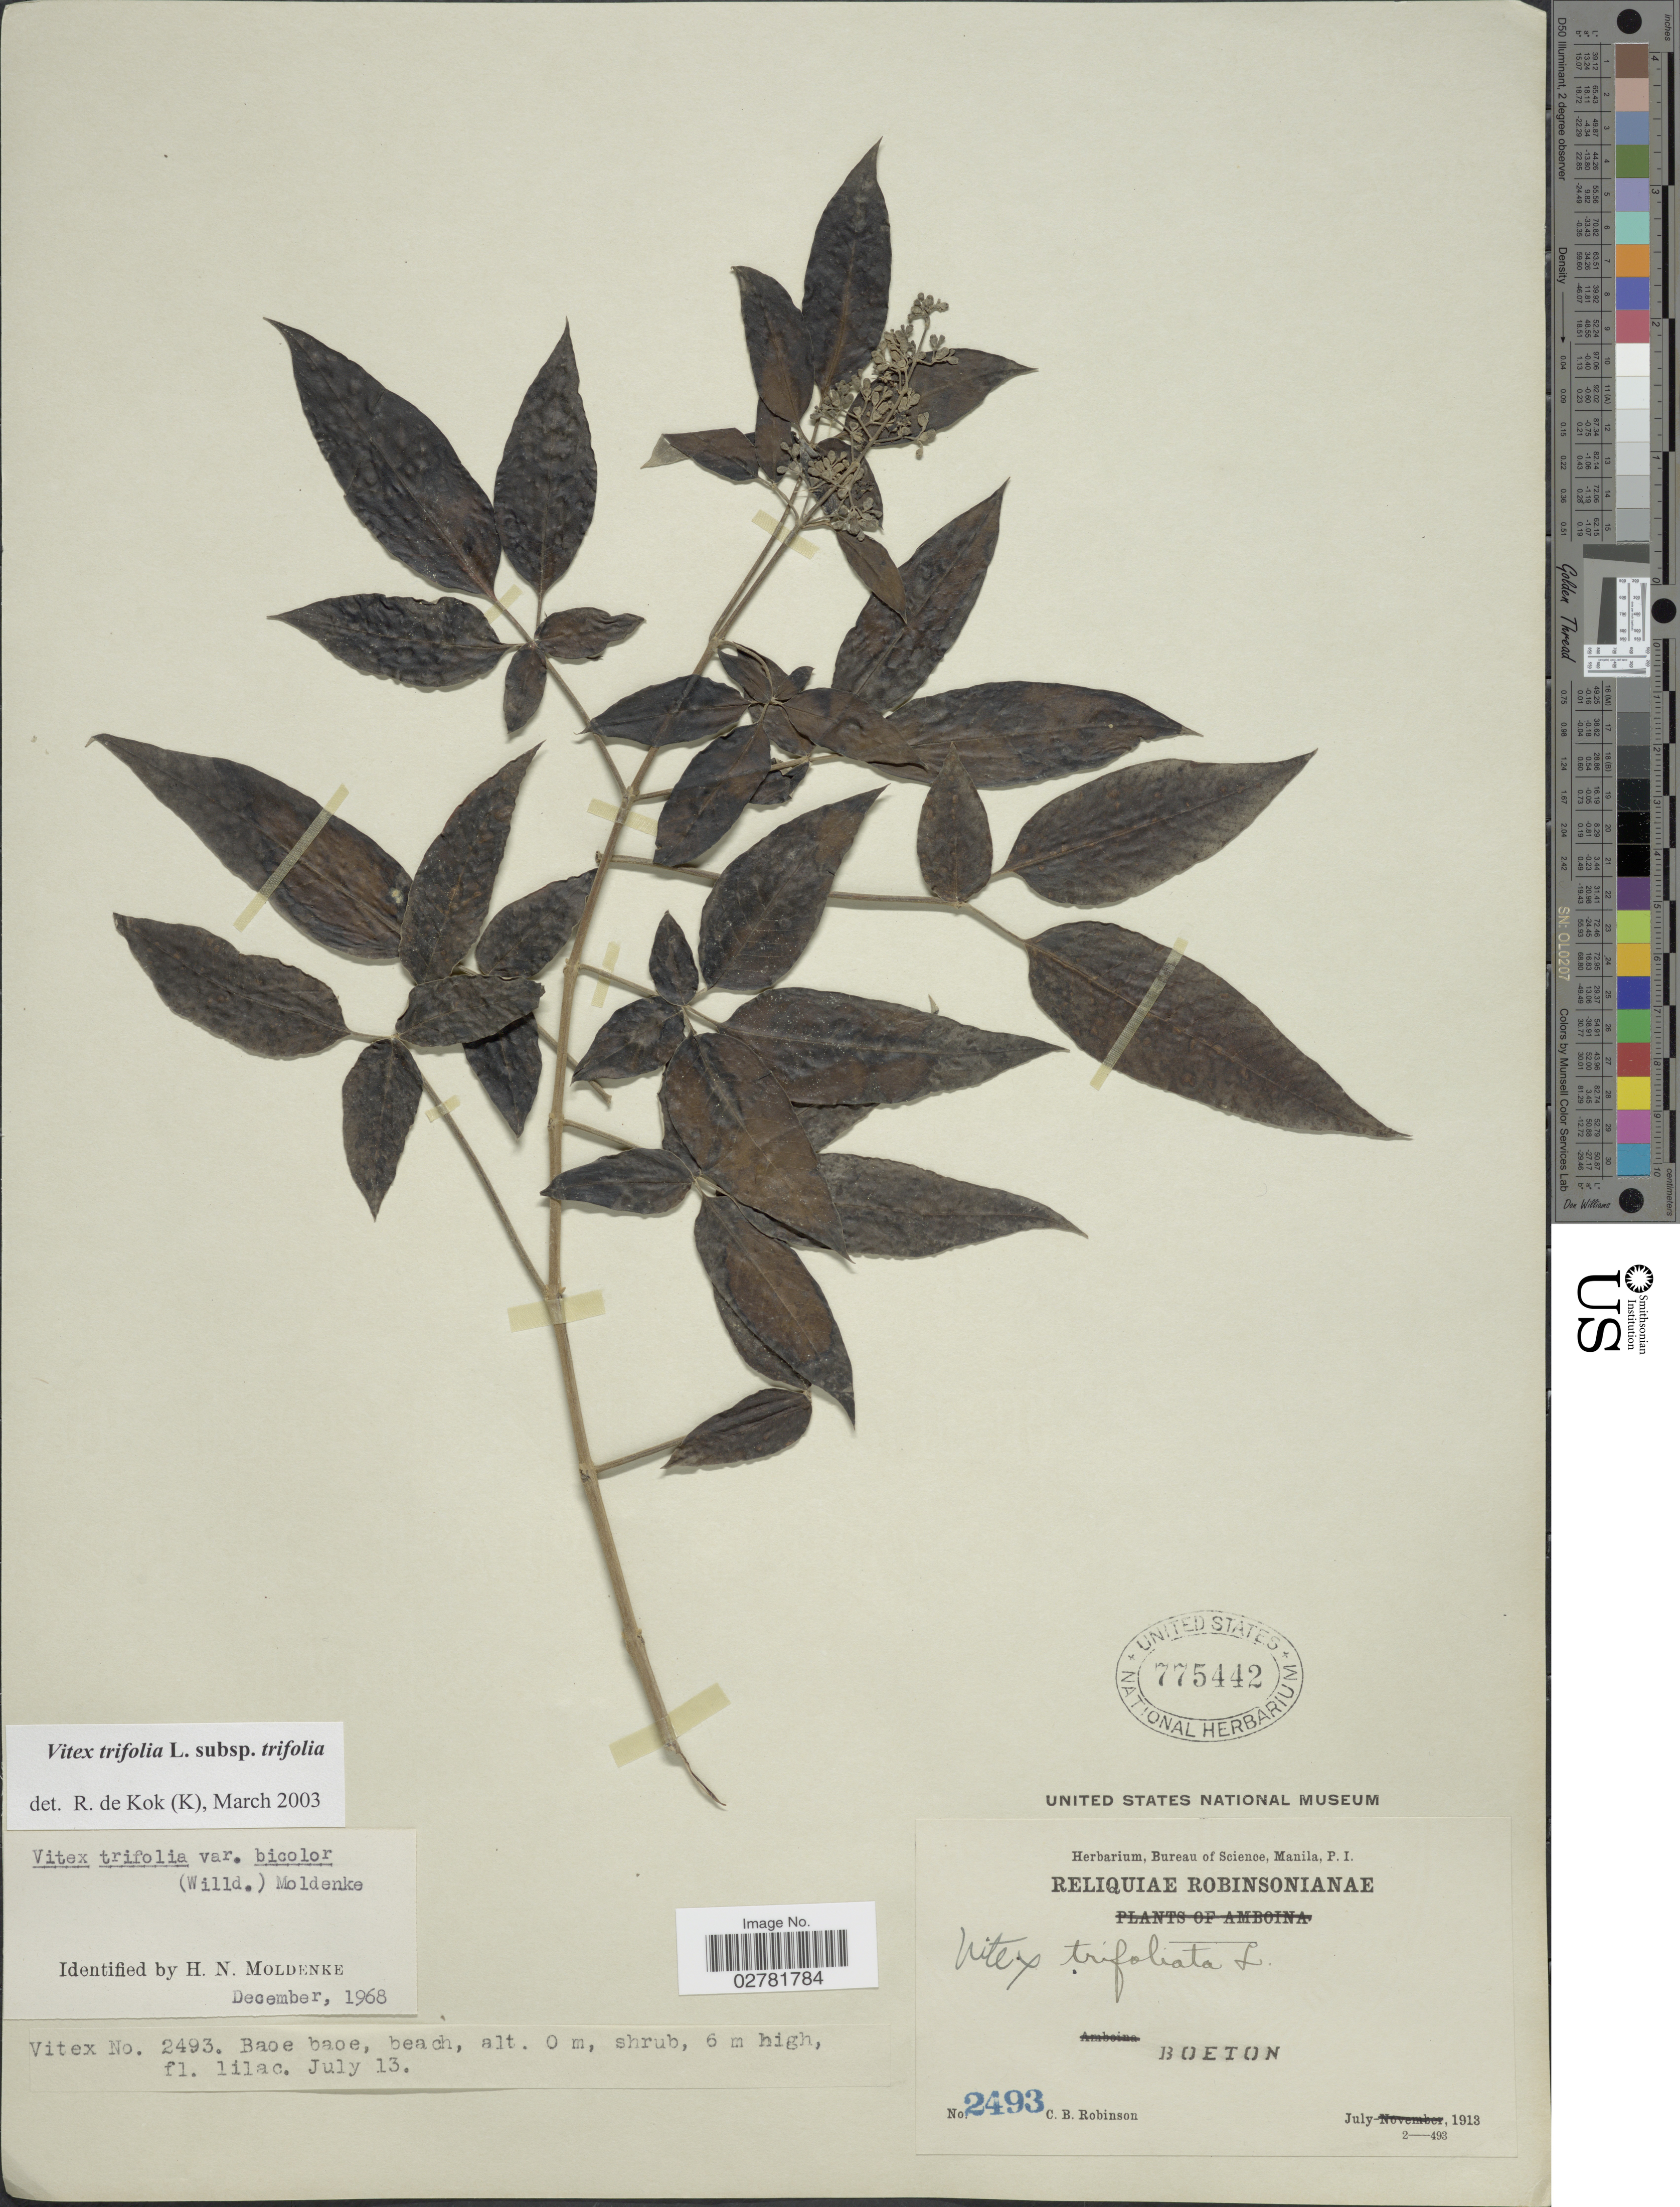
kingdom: Plantae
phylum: Tracheophyta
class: Magnoliopsida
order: Lamiales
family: Lamiaceae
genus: Vitex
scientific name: Vitex trifolia var. trifolia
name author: L.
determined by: Kok, R. de, (K)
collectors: C. Robinson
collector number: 2493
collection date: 1913-07-13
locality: Boeton. Baoe baoe, beach.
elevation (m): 0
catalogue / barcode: US 775442